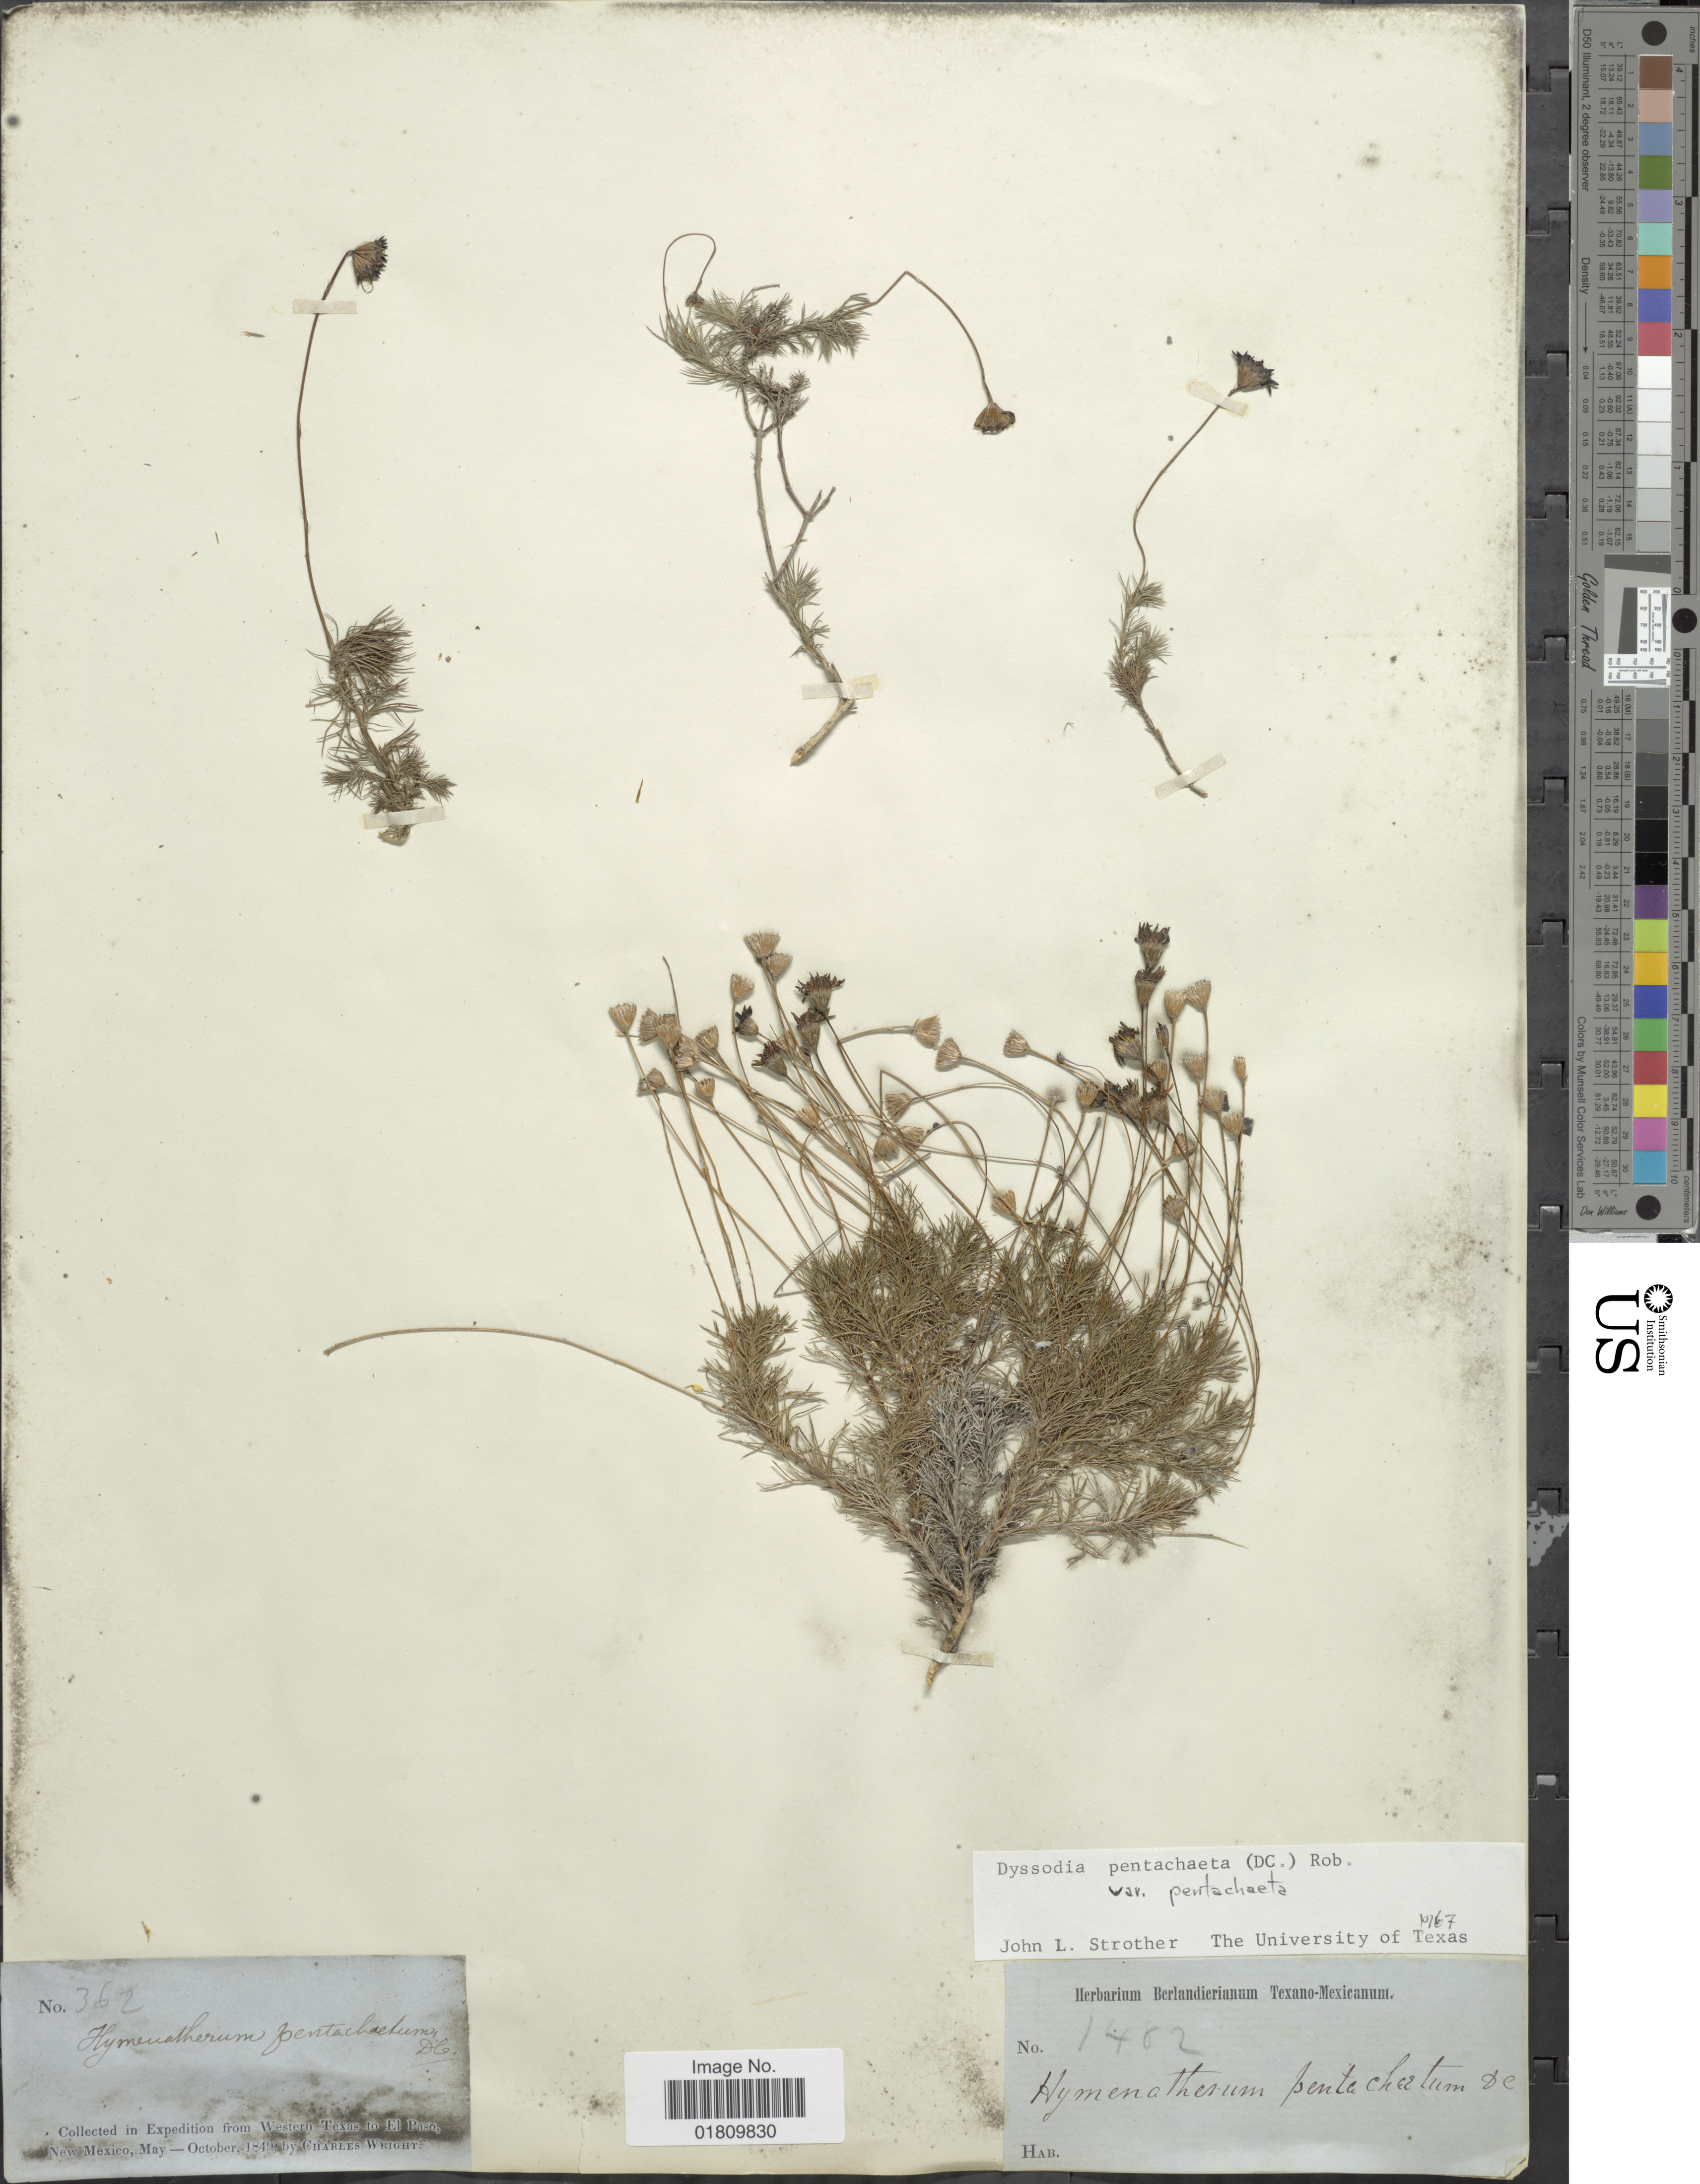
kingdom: Plantae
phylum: Tracheophyta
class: Magnoliopsida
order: Asterales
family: Asteraceae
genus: Thymophylla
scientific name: Thymophylla pentachaeta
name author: (DC.) Small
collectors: C. H. Wright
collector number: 362/1482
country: United States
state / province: New Mexico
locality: From Western Texas to El Paso